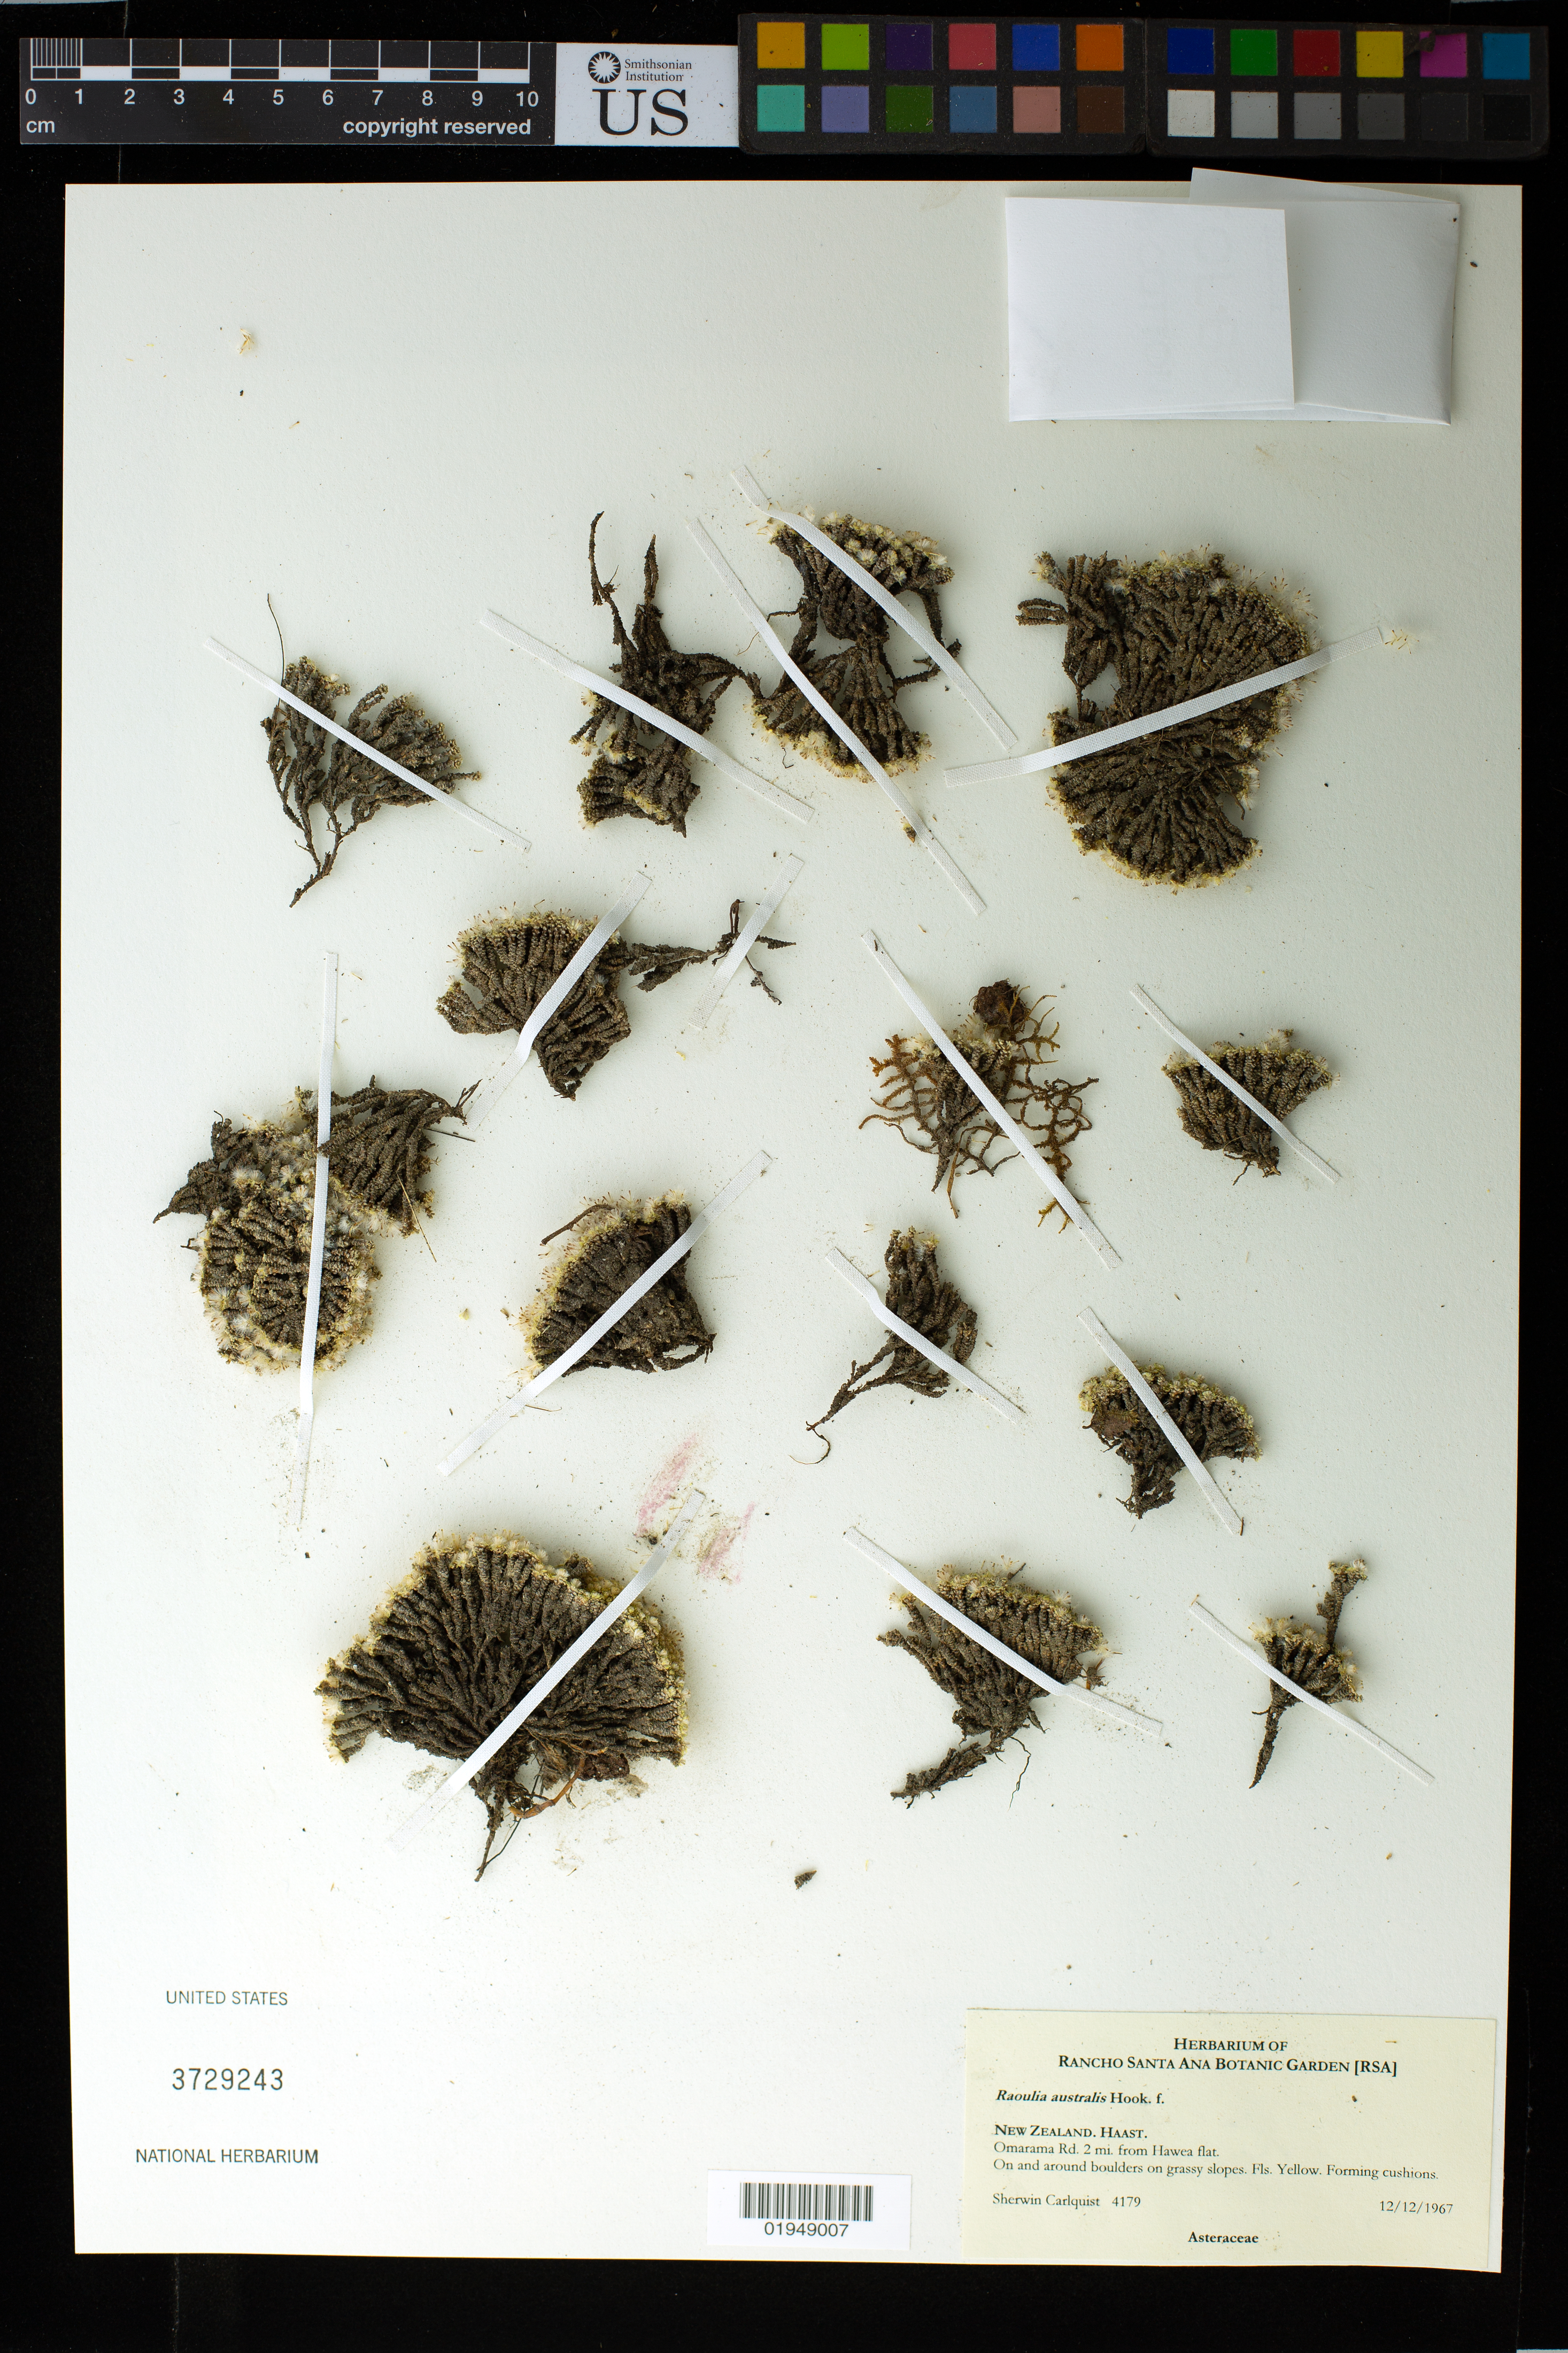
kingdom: Plantae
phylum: Tracheophyta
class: Magnoliopsida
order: Asterales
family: Asteraceae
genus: Raoulia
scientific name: Raoulia australis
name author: Hook. f.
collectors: S. Carlquist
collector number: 4179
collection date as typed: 12/12/1967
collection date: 1967-12-12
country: New Zealand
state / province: West Coast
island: South Island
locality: Haast, Omarama Rd. 2 mi. from Hawea flat.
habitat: on and around boulders on grassy slopes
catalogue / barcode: US 3729243